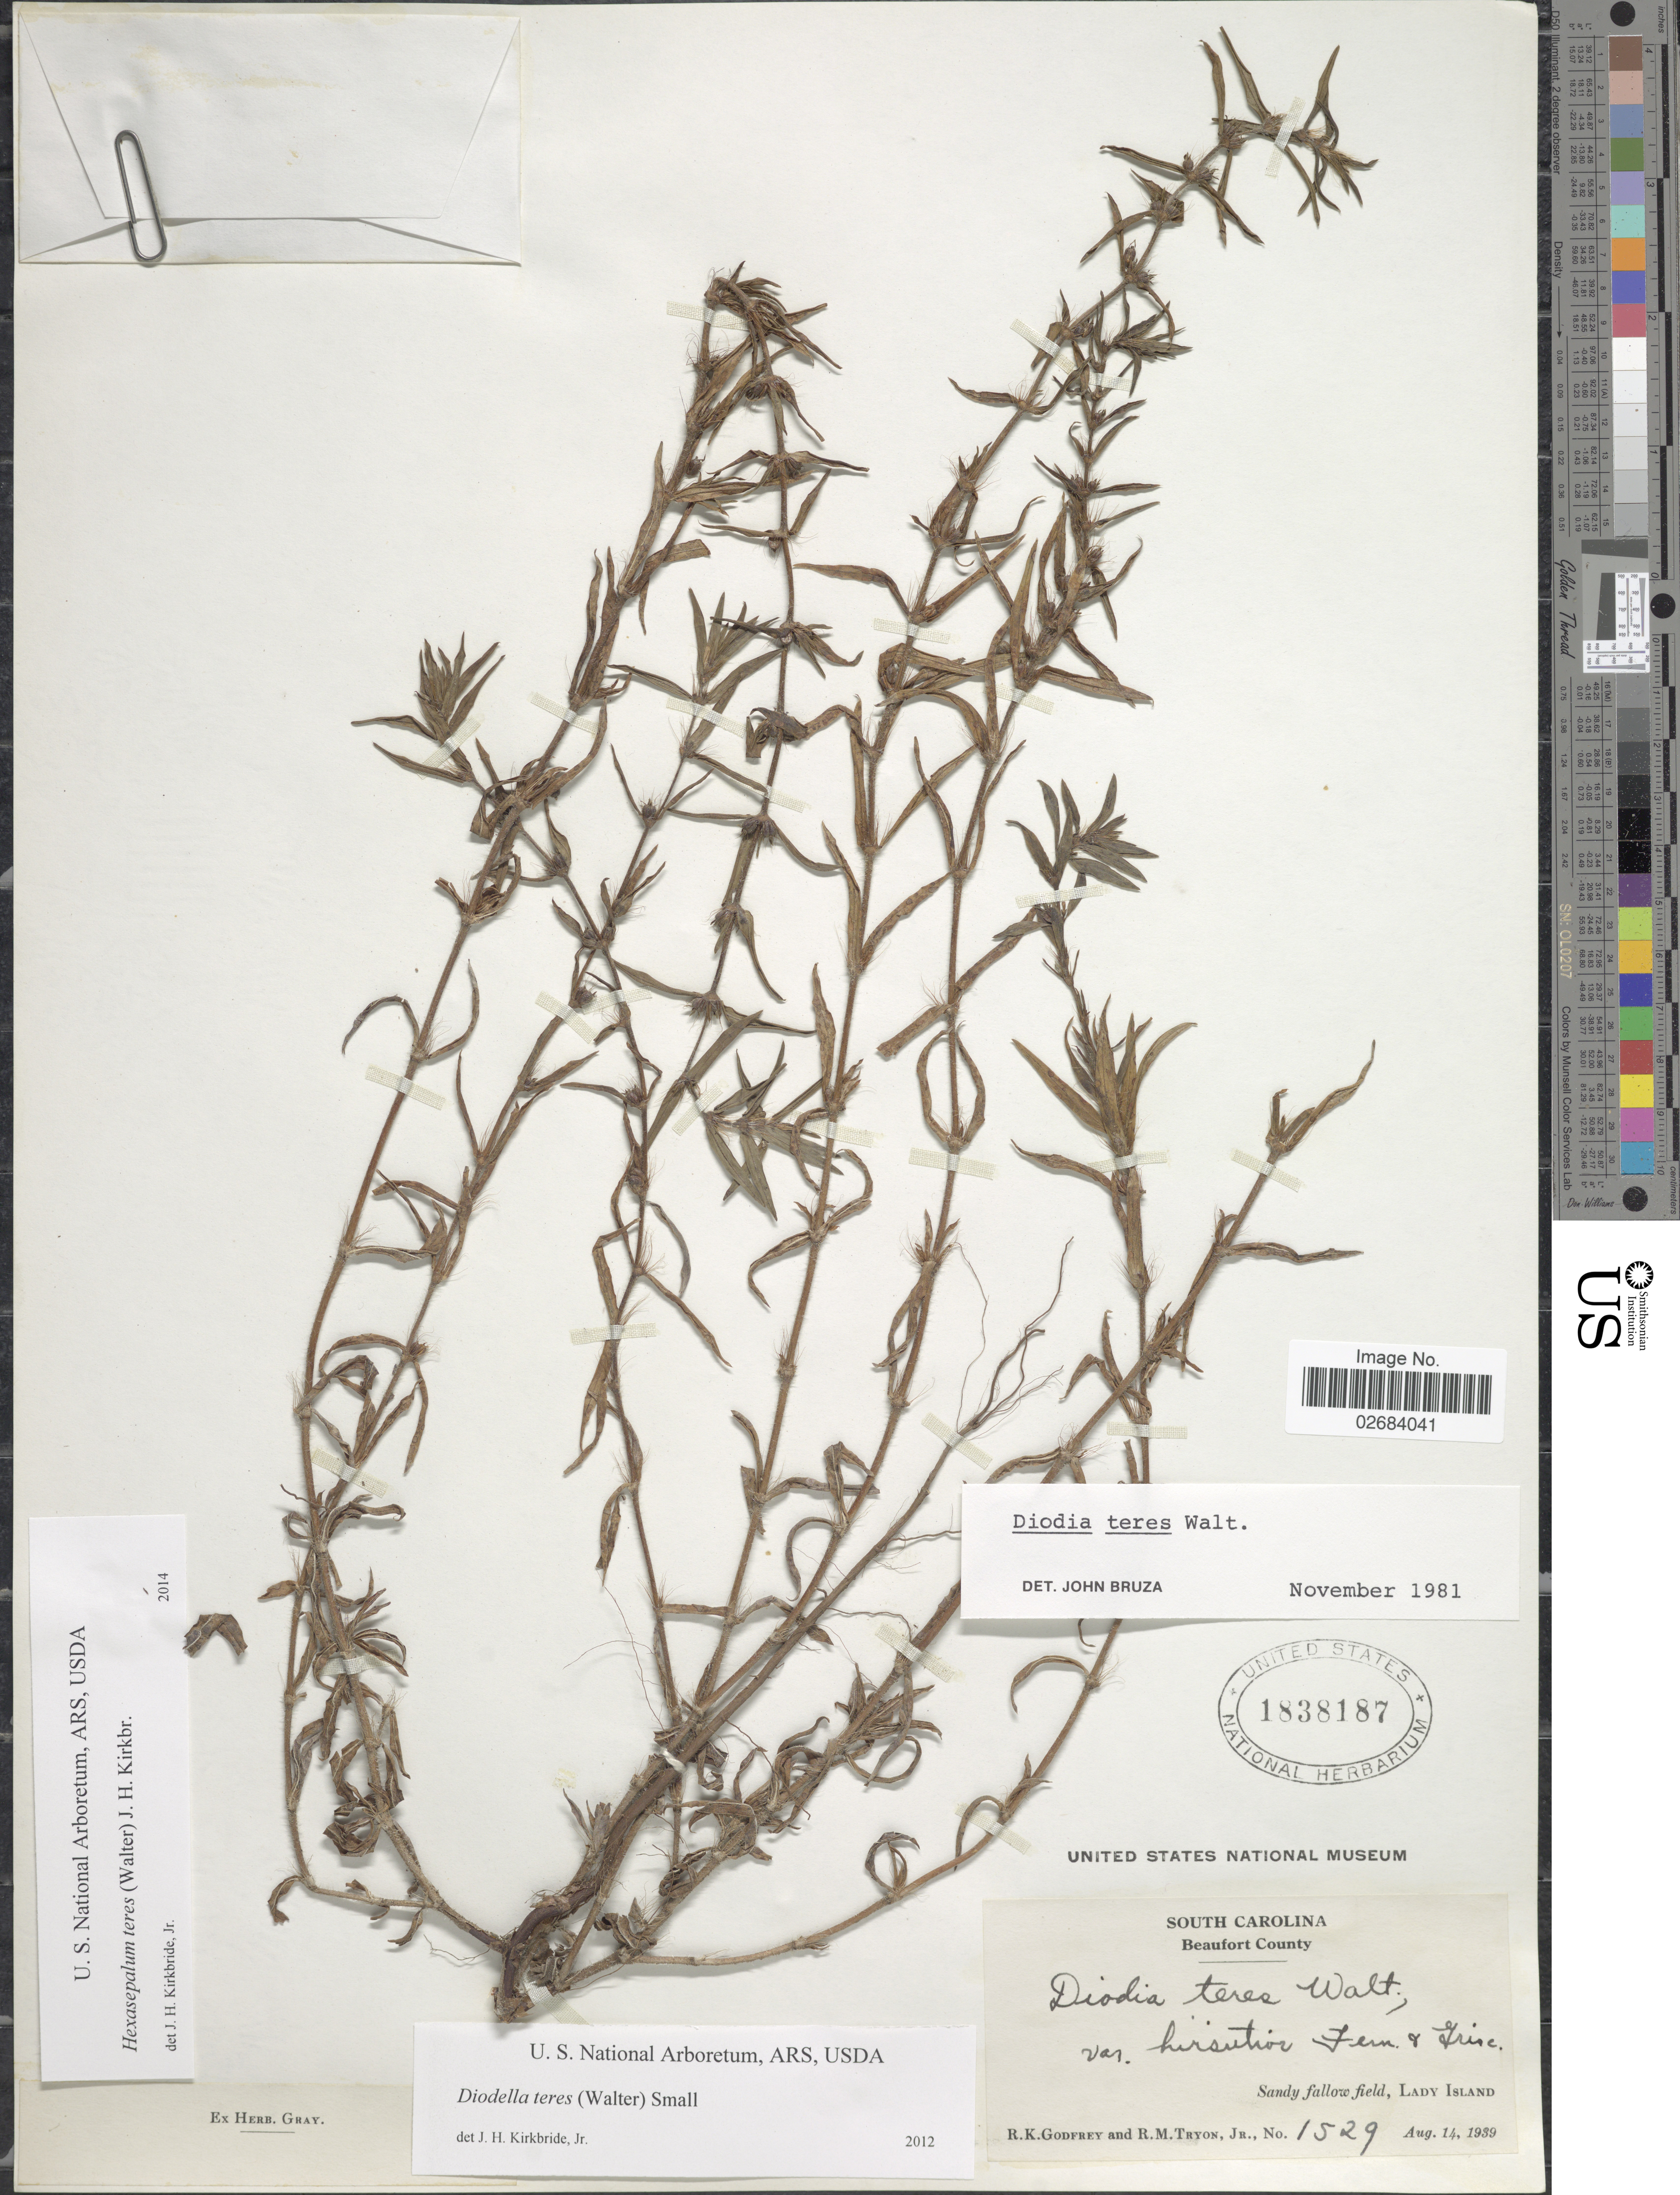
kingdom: Plantae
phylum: Tracheophyta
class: Magnoliopsida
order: Gentianales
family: Rubiaceae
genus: Diodia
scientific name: Diodia teres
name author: Walter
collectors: R. K. Godfrey & R. M. Tryon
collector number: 1529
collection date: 1939-08-14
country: United States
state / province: South Carolina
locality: Beaufort County, Sandy fallow field, Lady Island.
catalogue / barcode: US 1838187